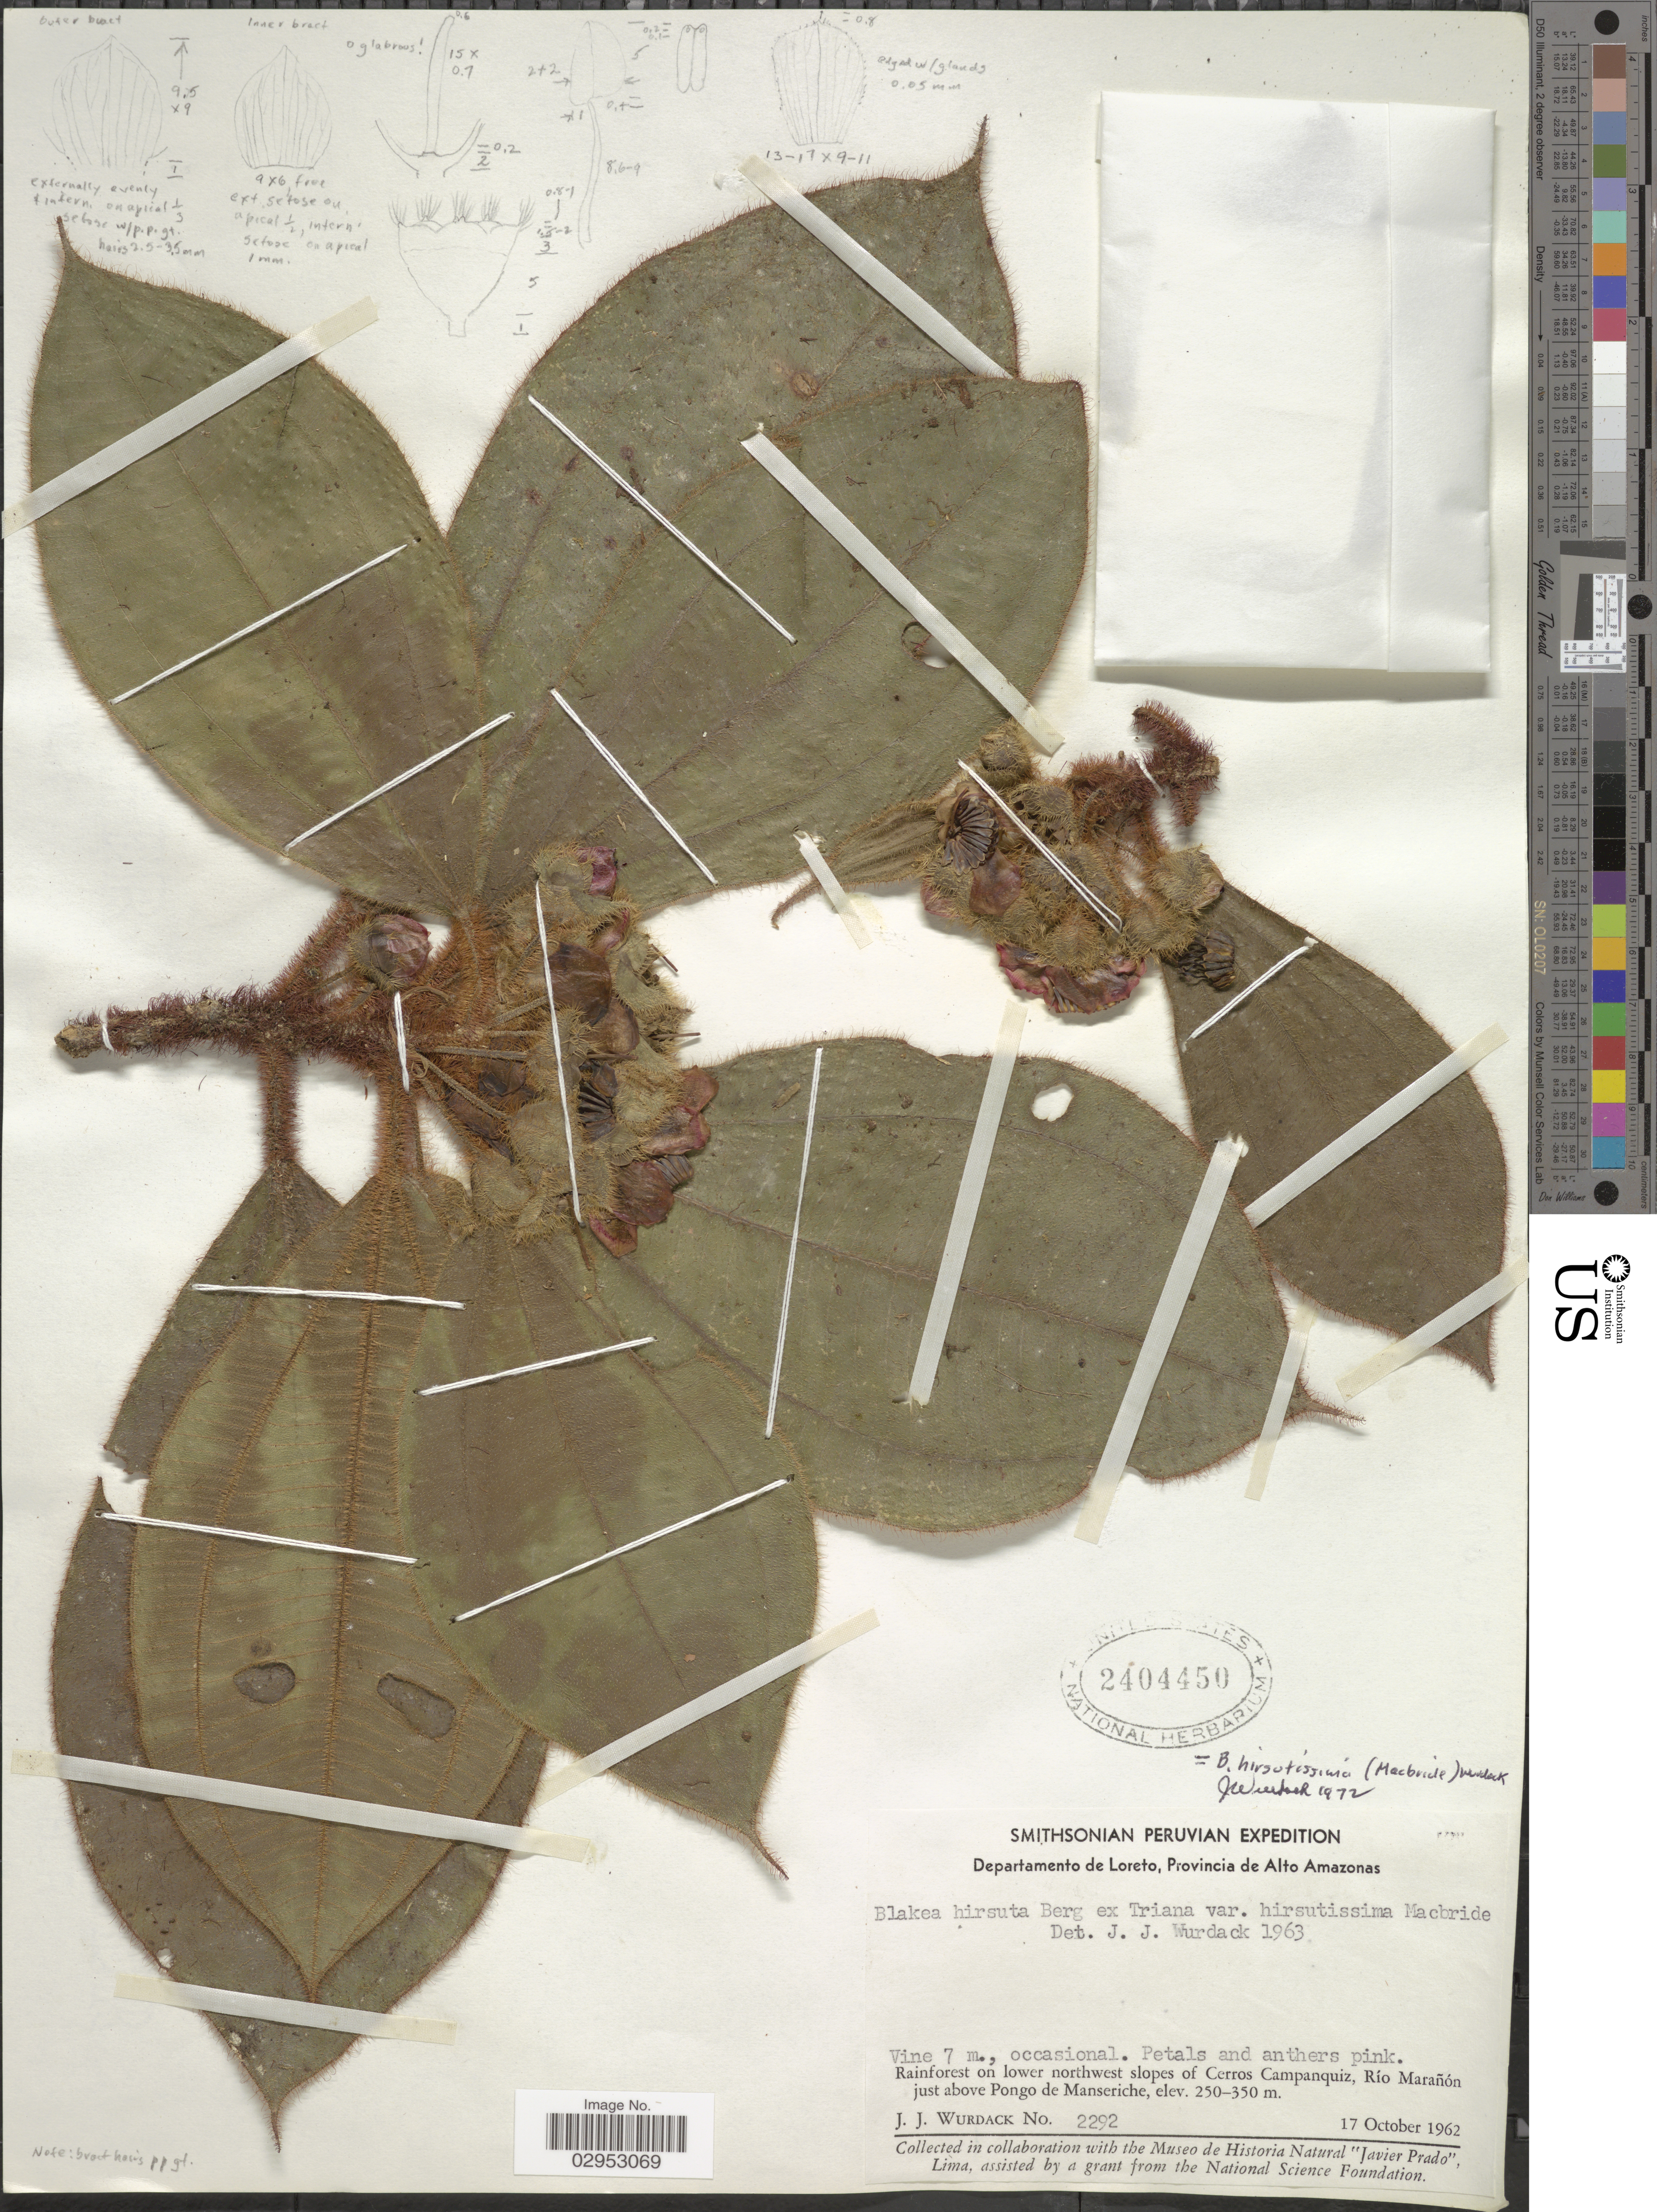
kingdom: Plantae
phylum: Tracheophyta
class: Magnoliopsida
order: Myrtales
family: Melastomataceae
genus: Blakea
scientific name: Blakea hirsutissima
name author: (J.F. Macbr.) Wurdack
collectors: J. J. Wurdack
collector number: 2292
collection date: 1962-10-17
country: Peru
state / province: Loreto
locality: Departamento de Loreto, Provincia de Alto Amazonas. Rainforest on lower northwest slopes of Cerros Campanquiz, Río Marañón just above Pongo de Manseriche.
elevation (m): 250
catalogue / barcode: US 2404450